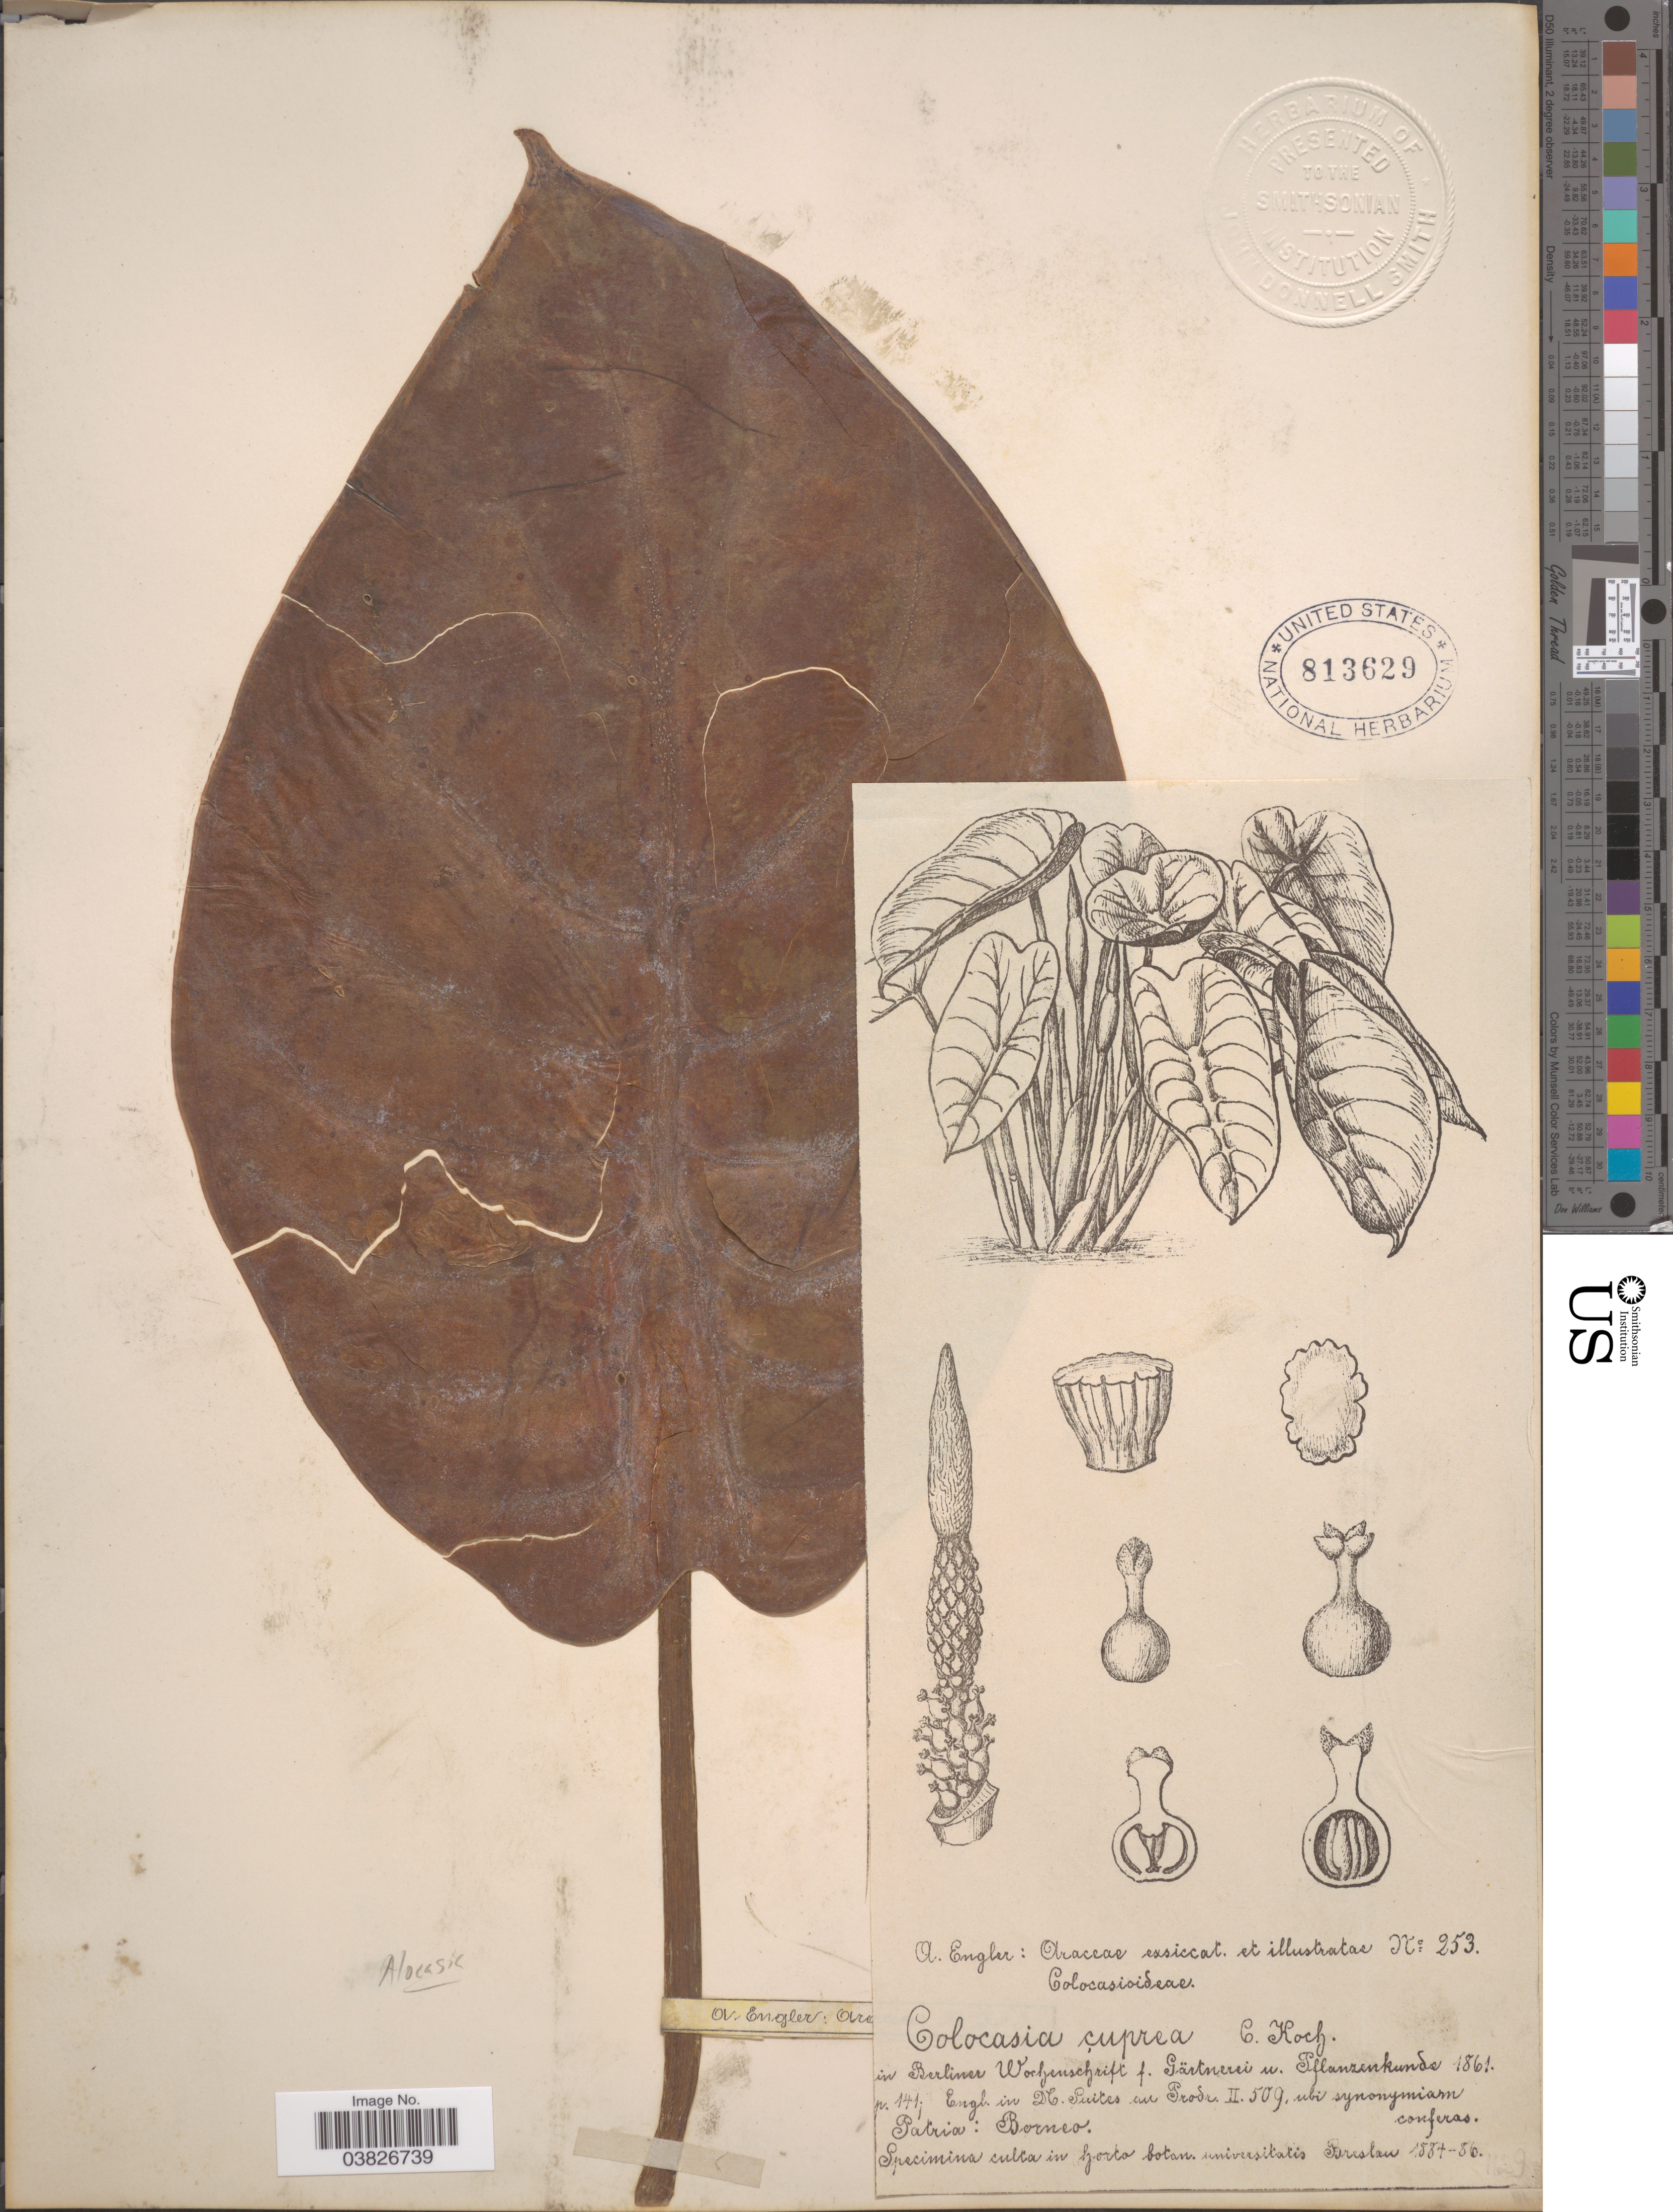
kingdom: Plantae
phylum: Tracheophyta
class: Liliopsida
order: Alismatales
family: Araceae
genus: Alocasia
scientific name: Alocasia cuprea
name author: K. Koch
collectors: A. Engler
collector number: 253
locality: Borneo.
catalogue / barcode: US 813629